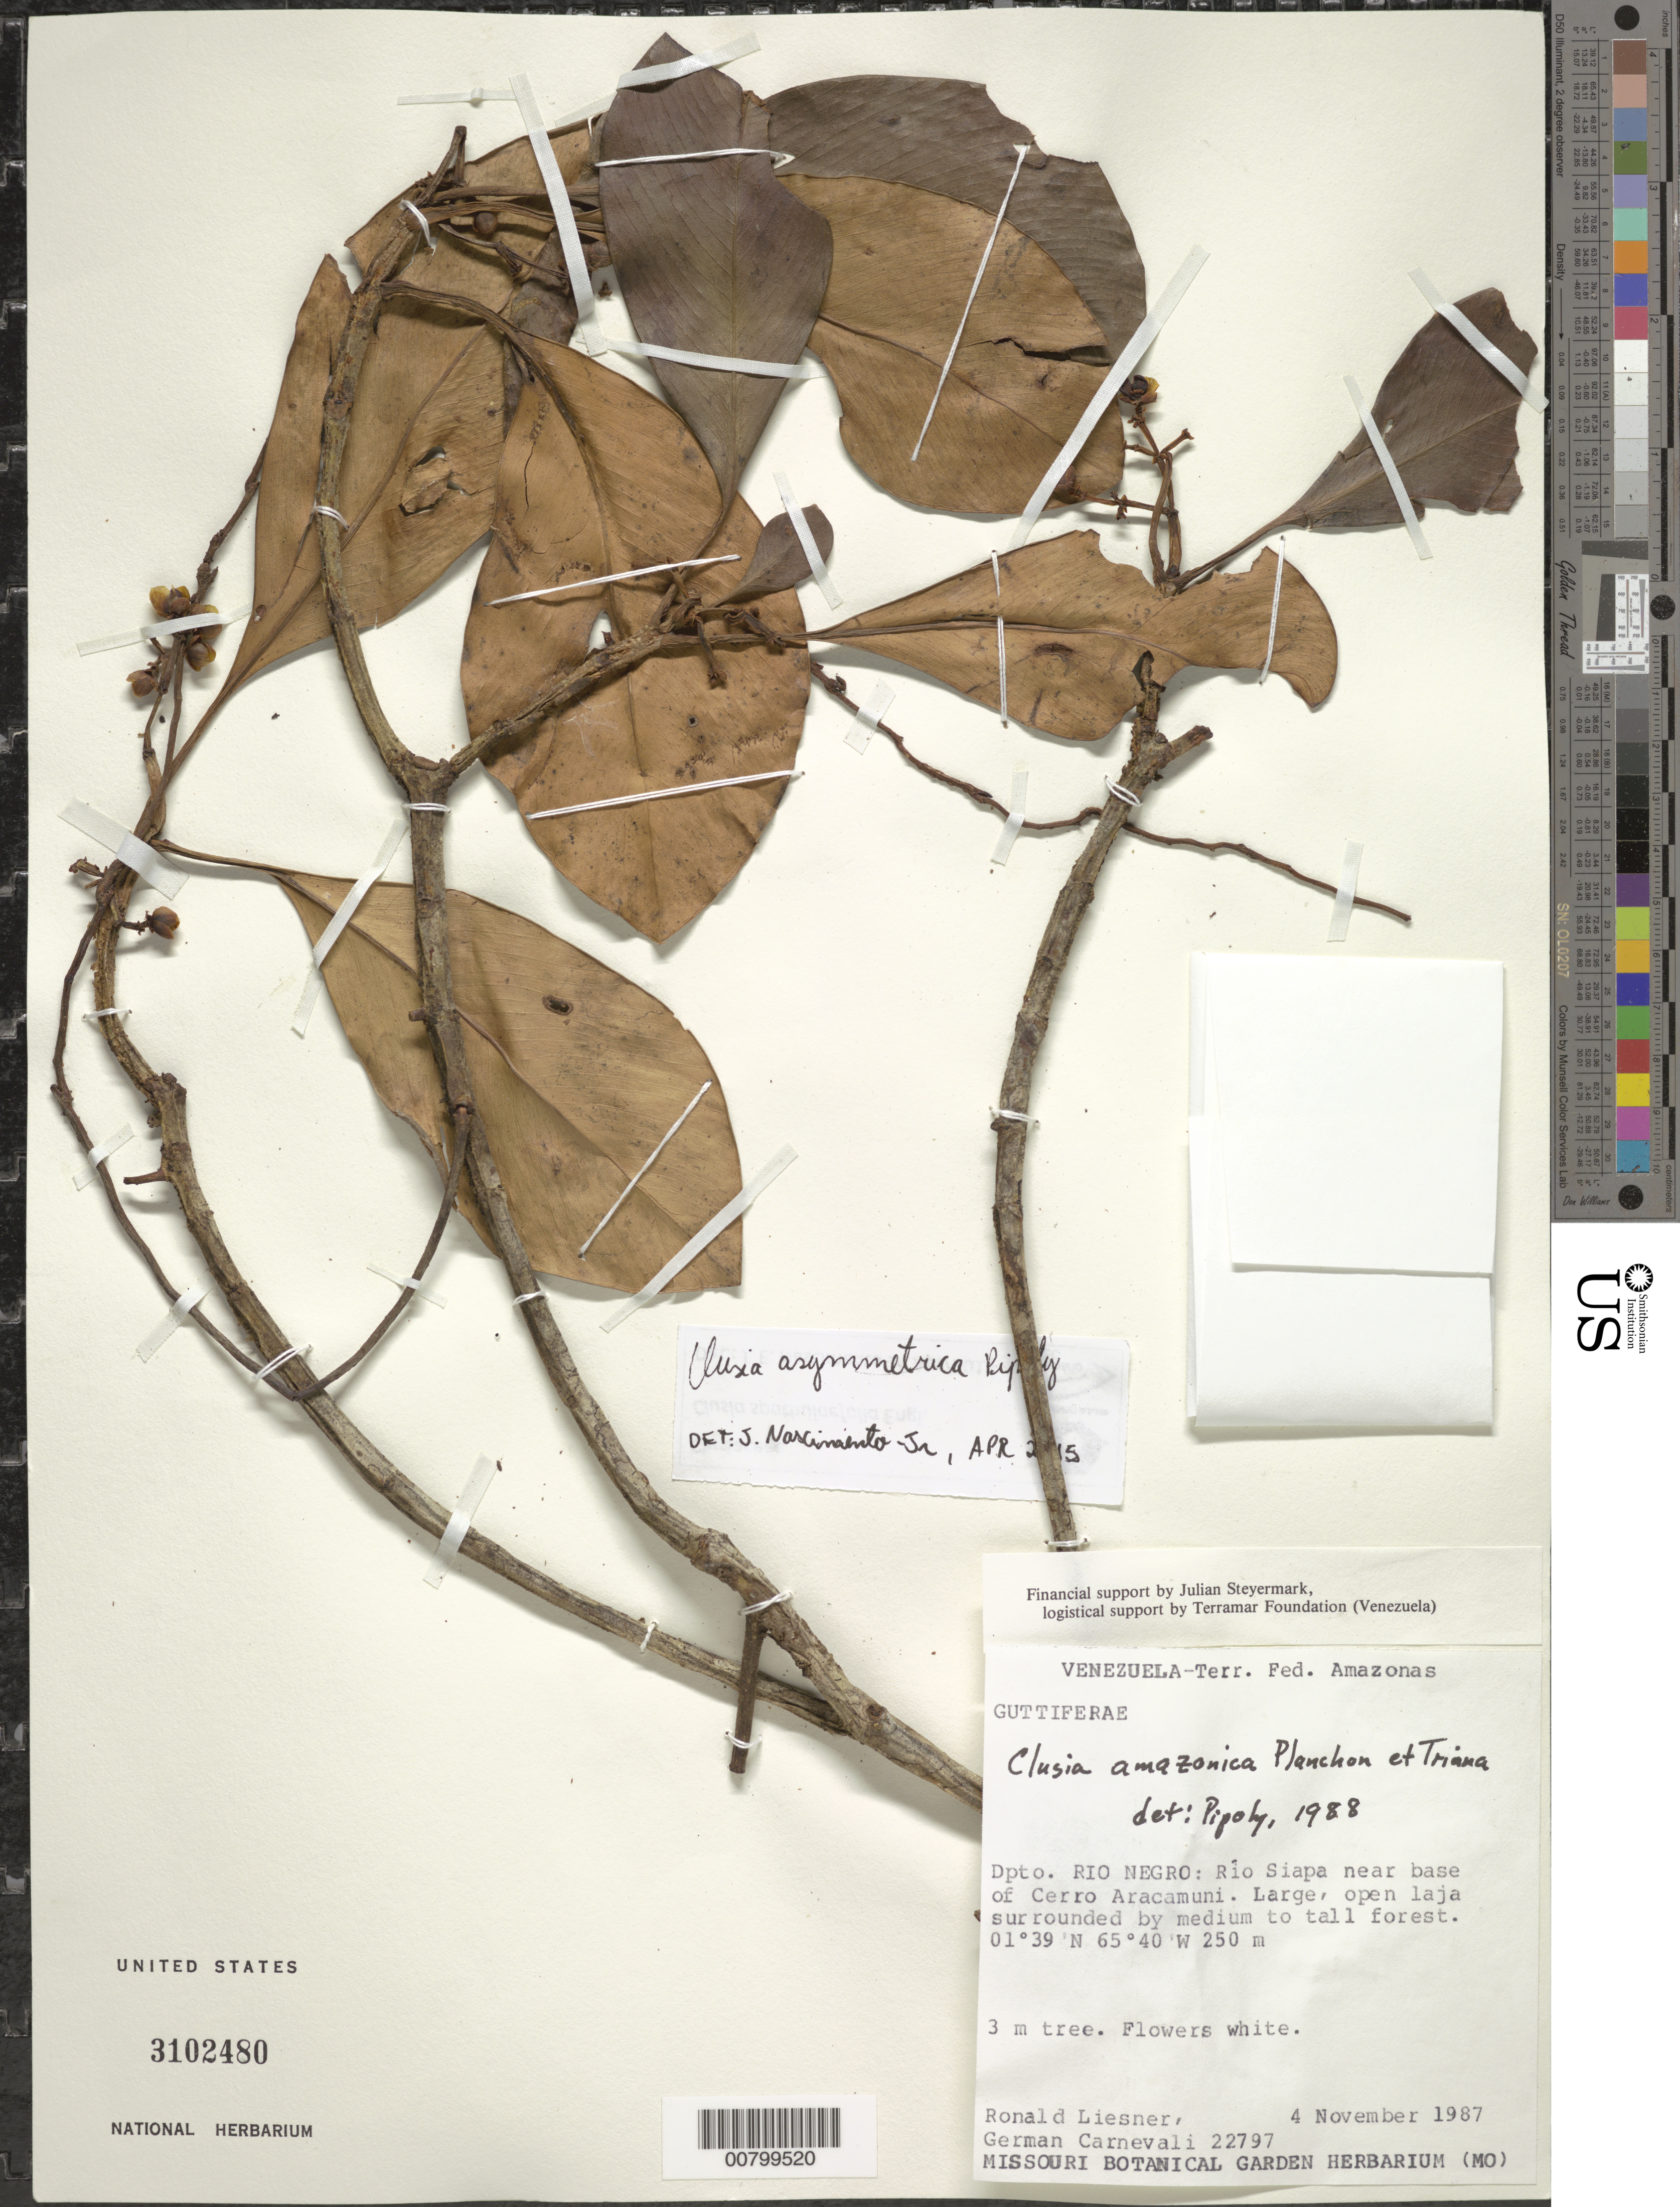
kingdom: Plantae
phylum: Tracheophyta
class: Magnoliopsida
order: Malpighiales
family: Clusiaceae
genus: Clusia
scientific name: Clusia asymmetrica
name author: Pipoly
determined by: Nascimento, Jose E., Jr.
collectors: R. L. Liesner & G. Carnevali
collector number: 22797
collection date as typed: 4-Nov-87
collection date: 1987-11-04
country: Venezuela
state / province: Amazonas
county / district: Río Negro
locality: Río Siapa, near base of Cerro Aracamuni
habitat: Large open laja surrounded by medium to tall forest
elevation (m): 250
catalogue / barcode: US 3102480